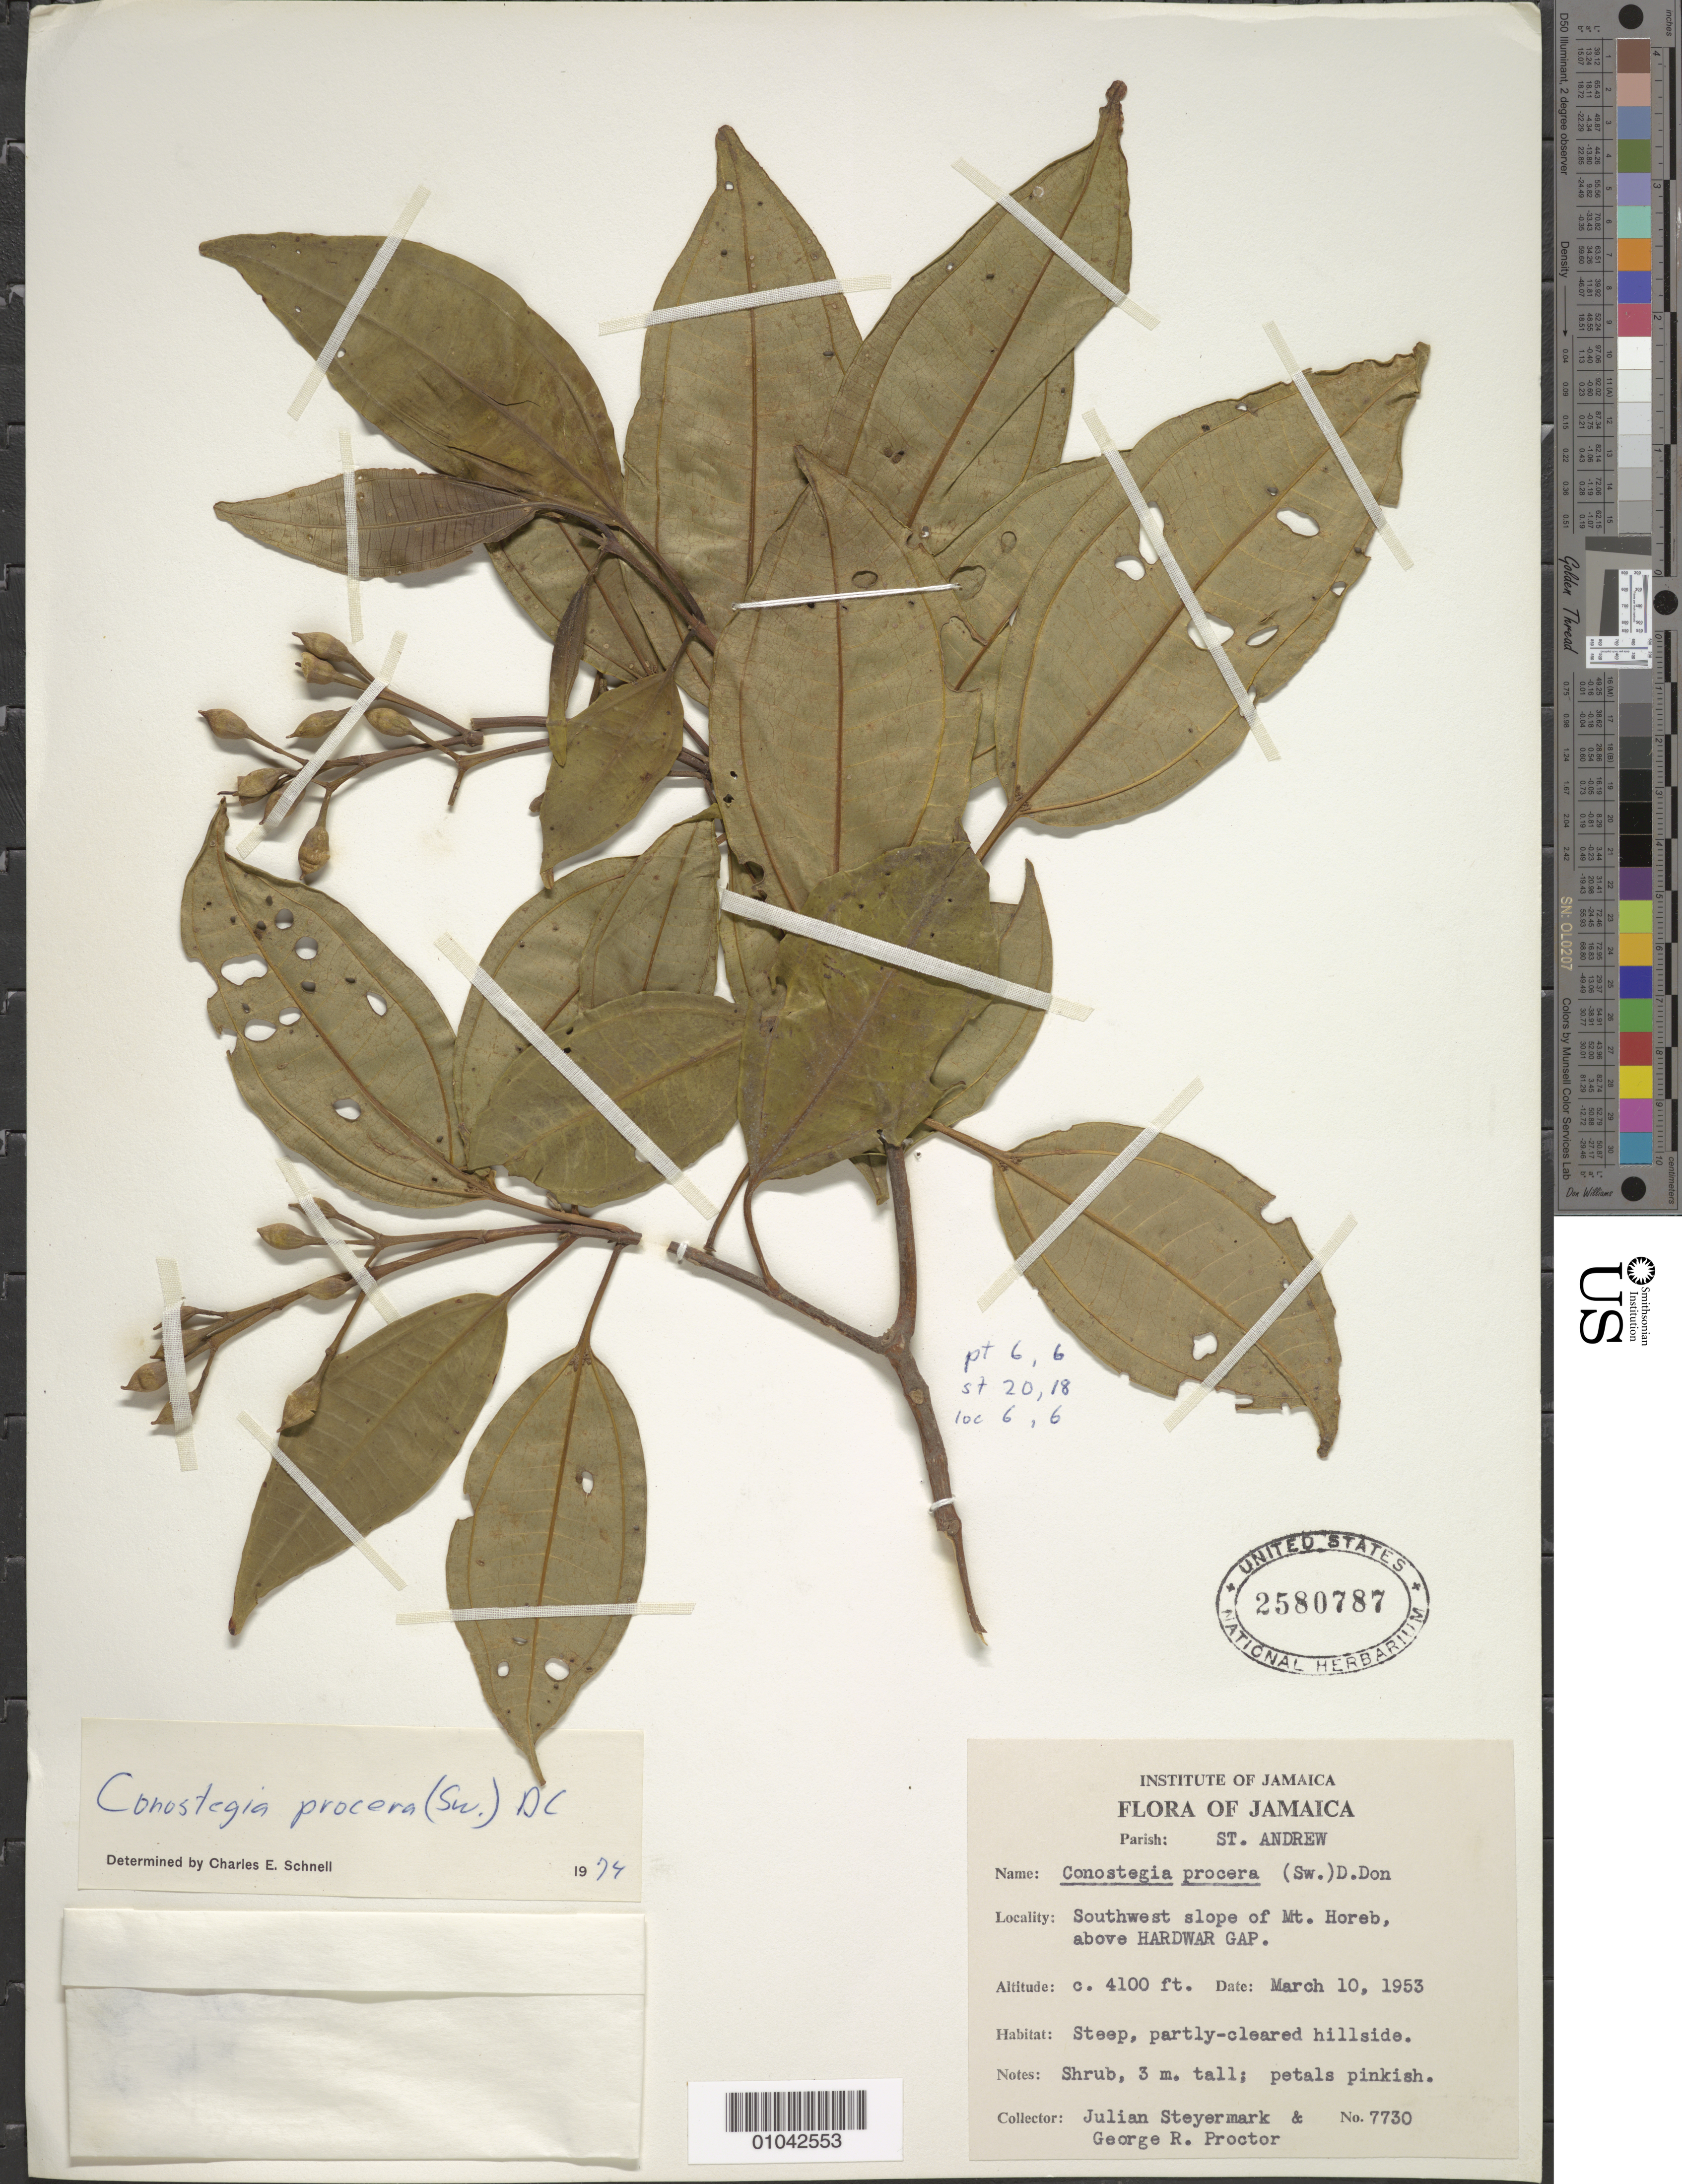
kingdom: Plantae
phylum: Tracheophyta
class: Magnoliopsida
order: Myrtales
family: Melastomataceae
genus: Conostegia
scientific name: Conostegia procera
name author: (Sw.) DC.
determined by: Schnell, C. E.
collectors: J. Steyermark & G. R. Proctor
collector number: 7730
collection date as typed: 10 Mar 1953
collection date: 1953-03-10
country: Jamaica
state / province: Saint Andrew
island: Jamaica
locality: Southwest slope of Mt. Horeb, above Hardwar Gap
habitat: Steep, partially-cleared hillside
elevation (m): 1250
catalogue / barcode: US 2580787